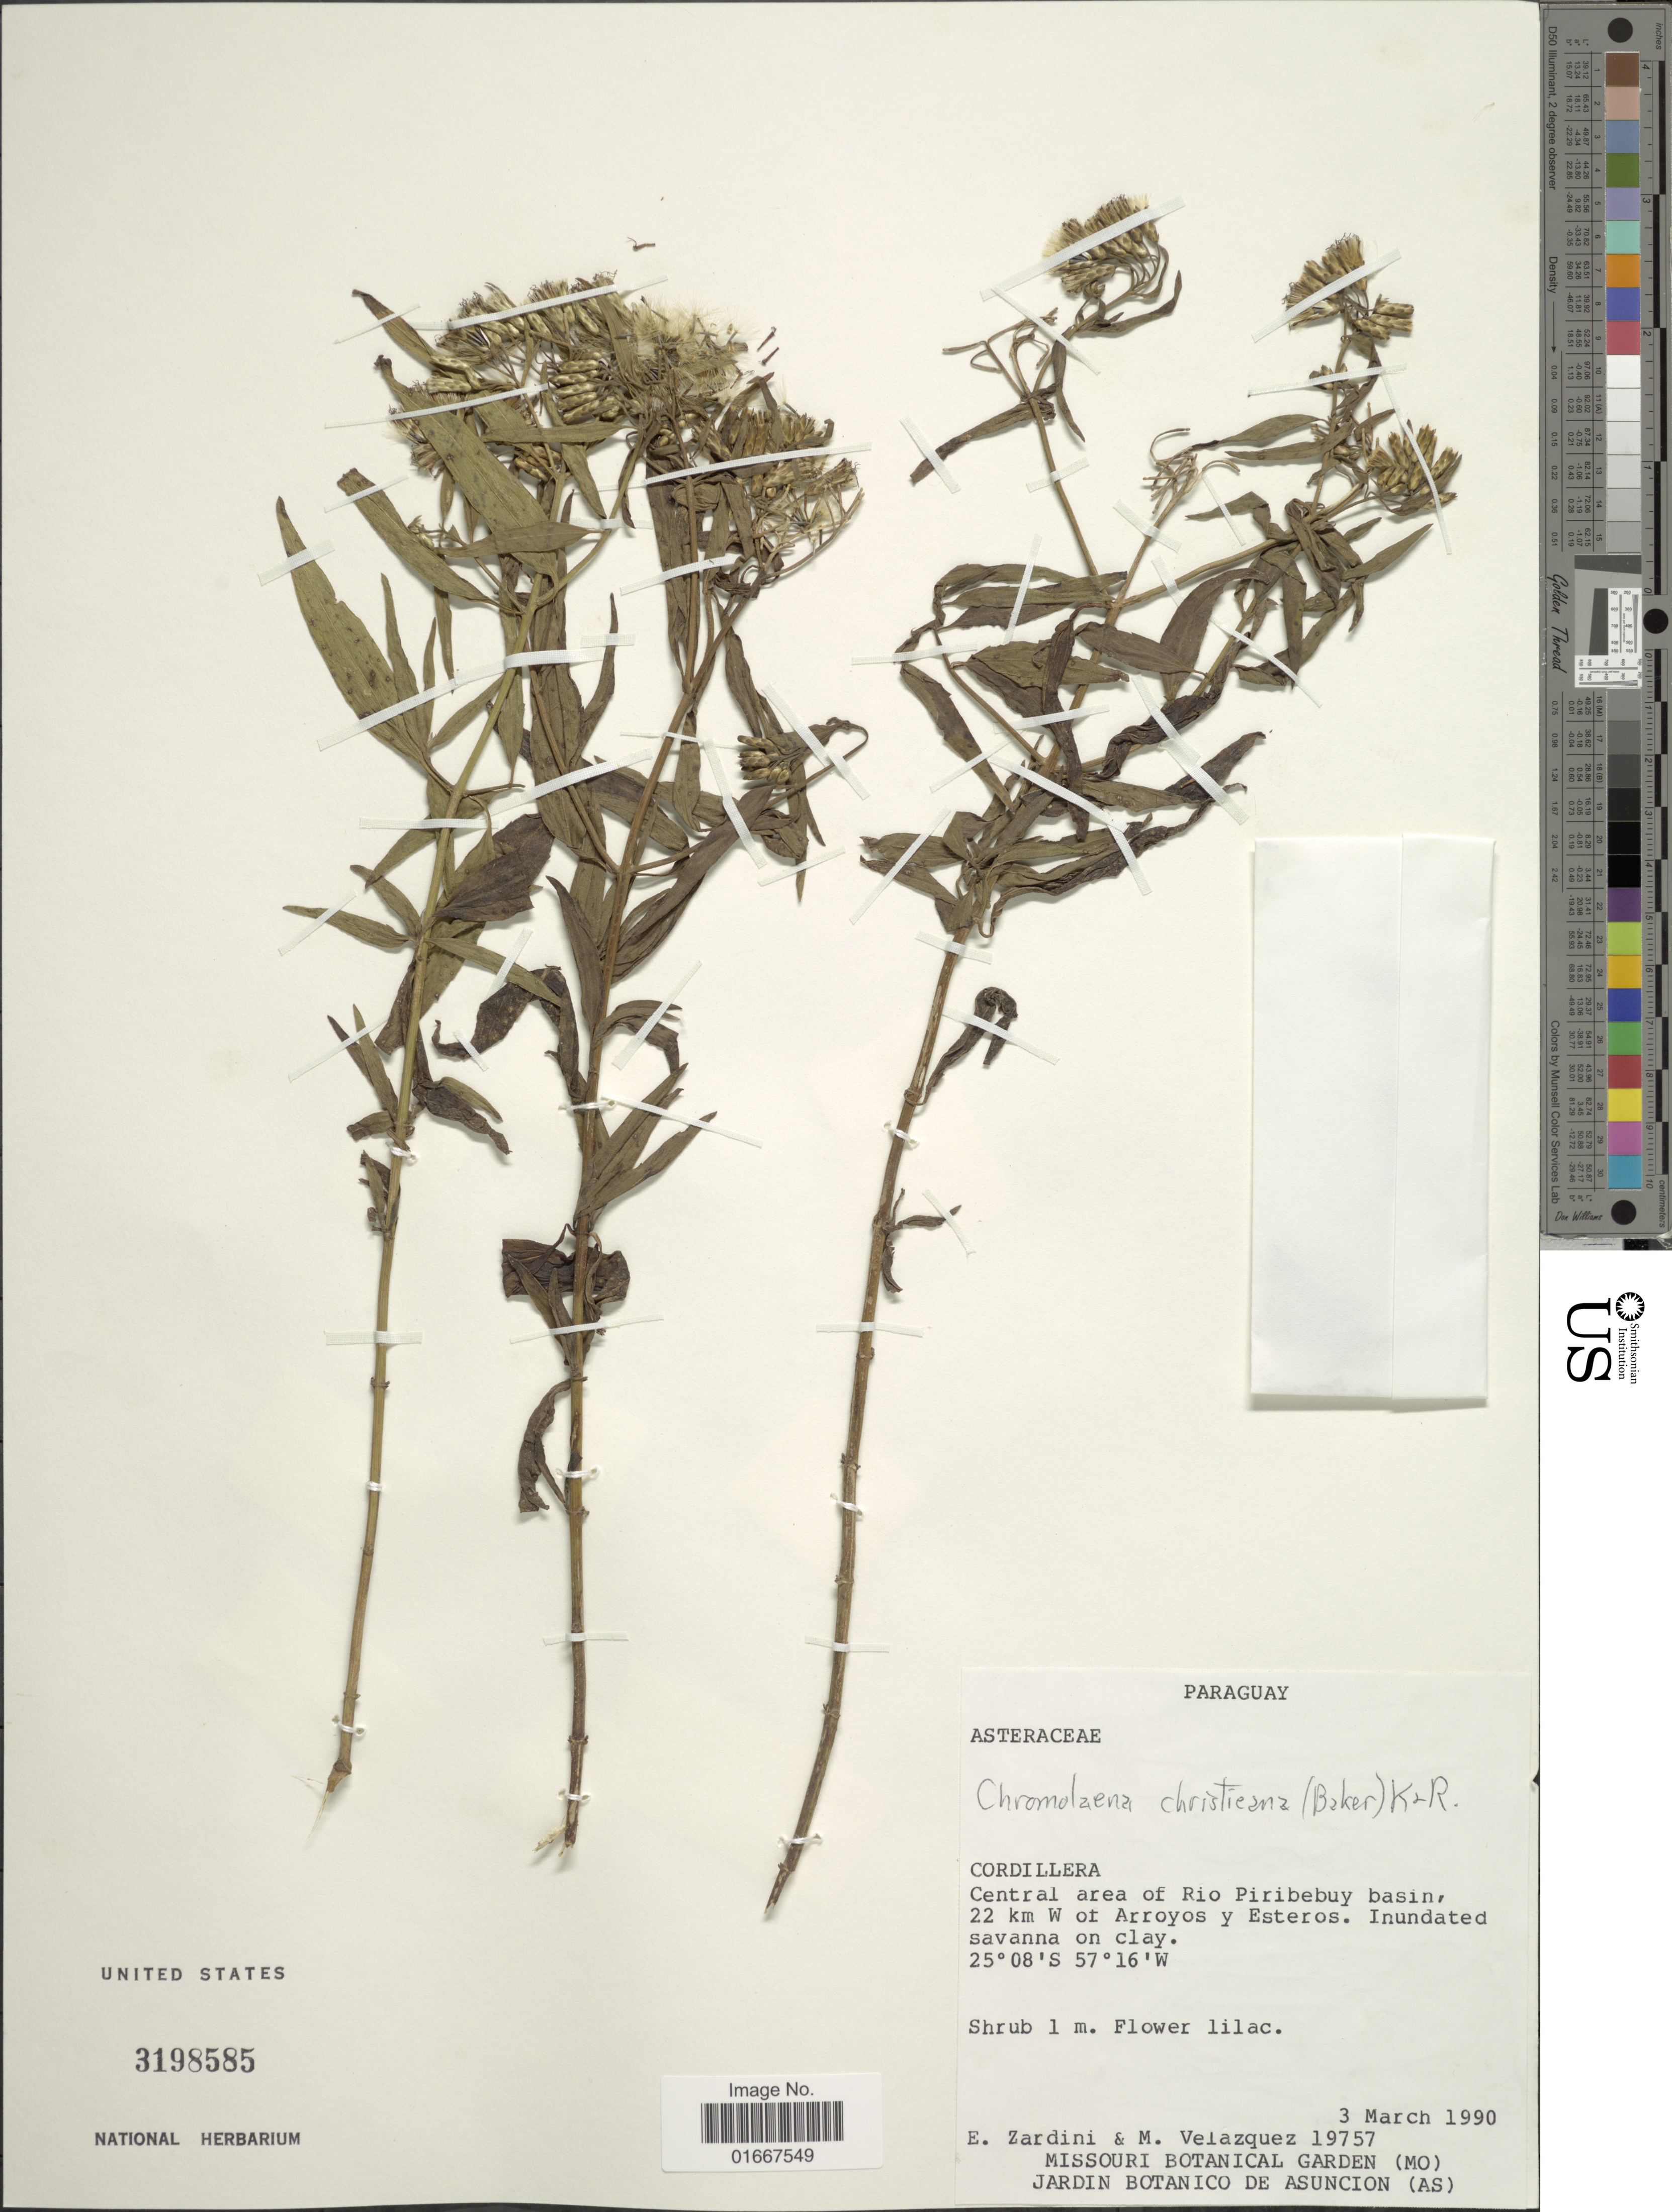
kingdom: Plantae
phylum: Tracheophyta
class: Magnoliopsida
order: Asterales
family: Asteraceae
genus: Chromolaena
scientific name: Chromolaena christieana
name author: (Baker) R.M. King & H. Rob.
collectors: E. M. Zardini & M. Velazquez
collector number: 19757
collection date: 1990-03-03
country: Paraguay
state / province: Cordillera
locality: Central area of Rio Piribebuy basin, 22 km W of Arroyos y Esteros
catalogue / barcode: US 3198585